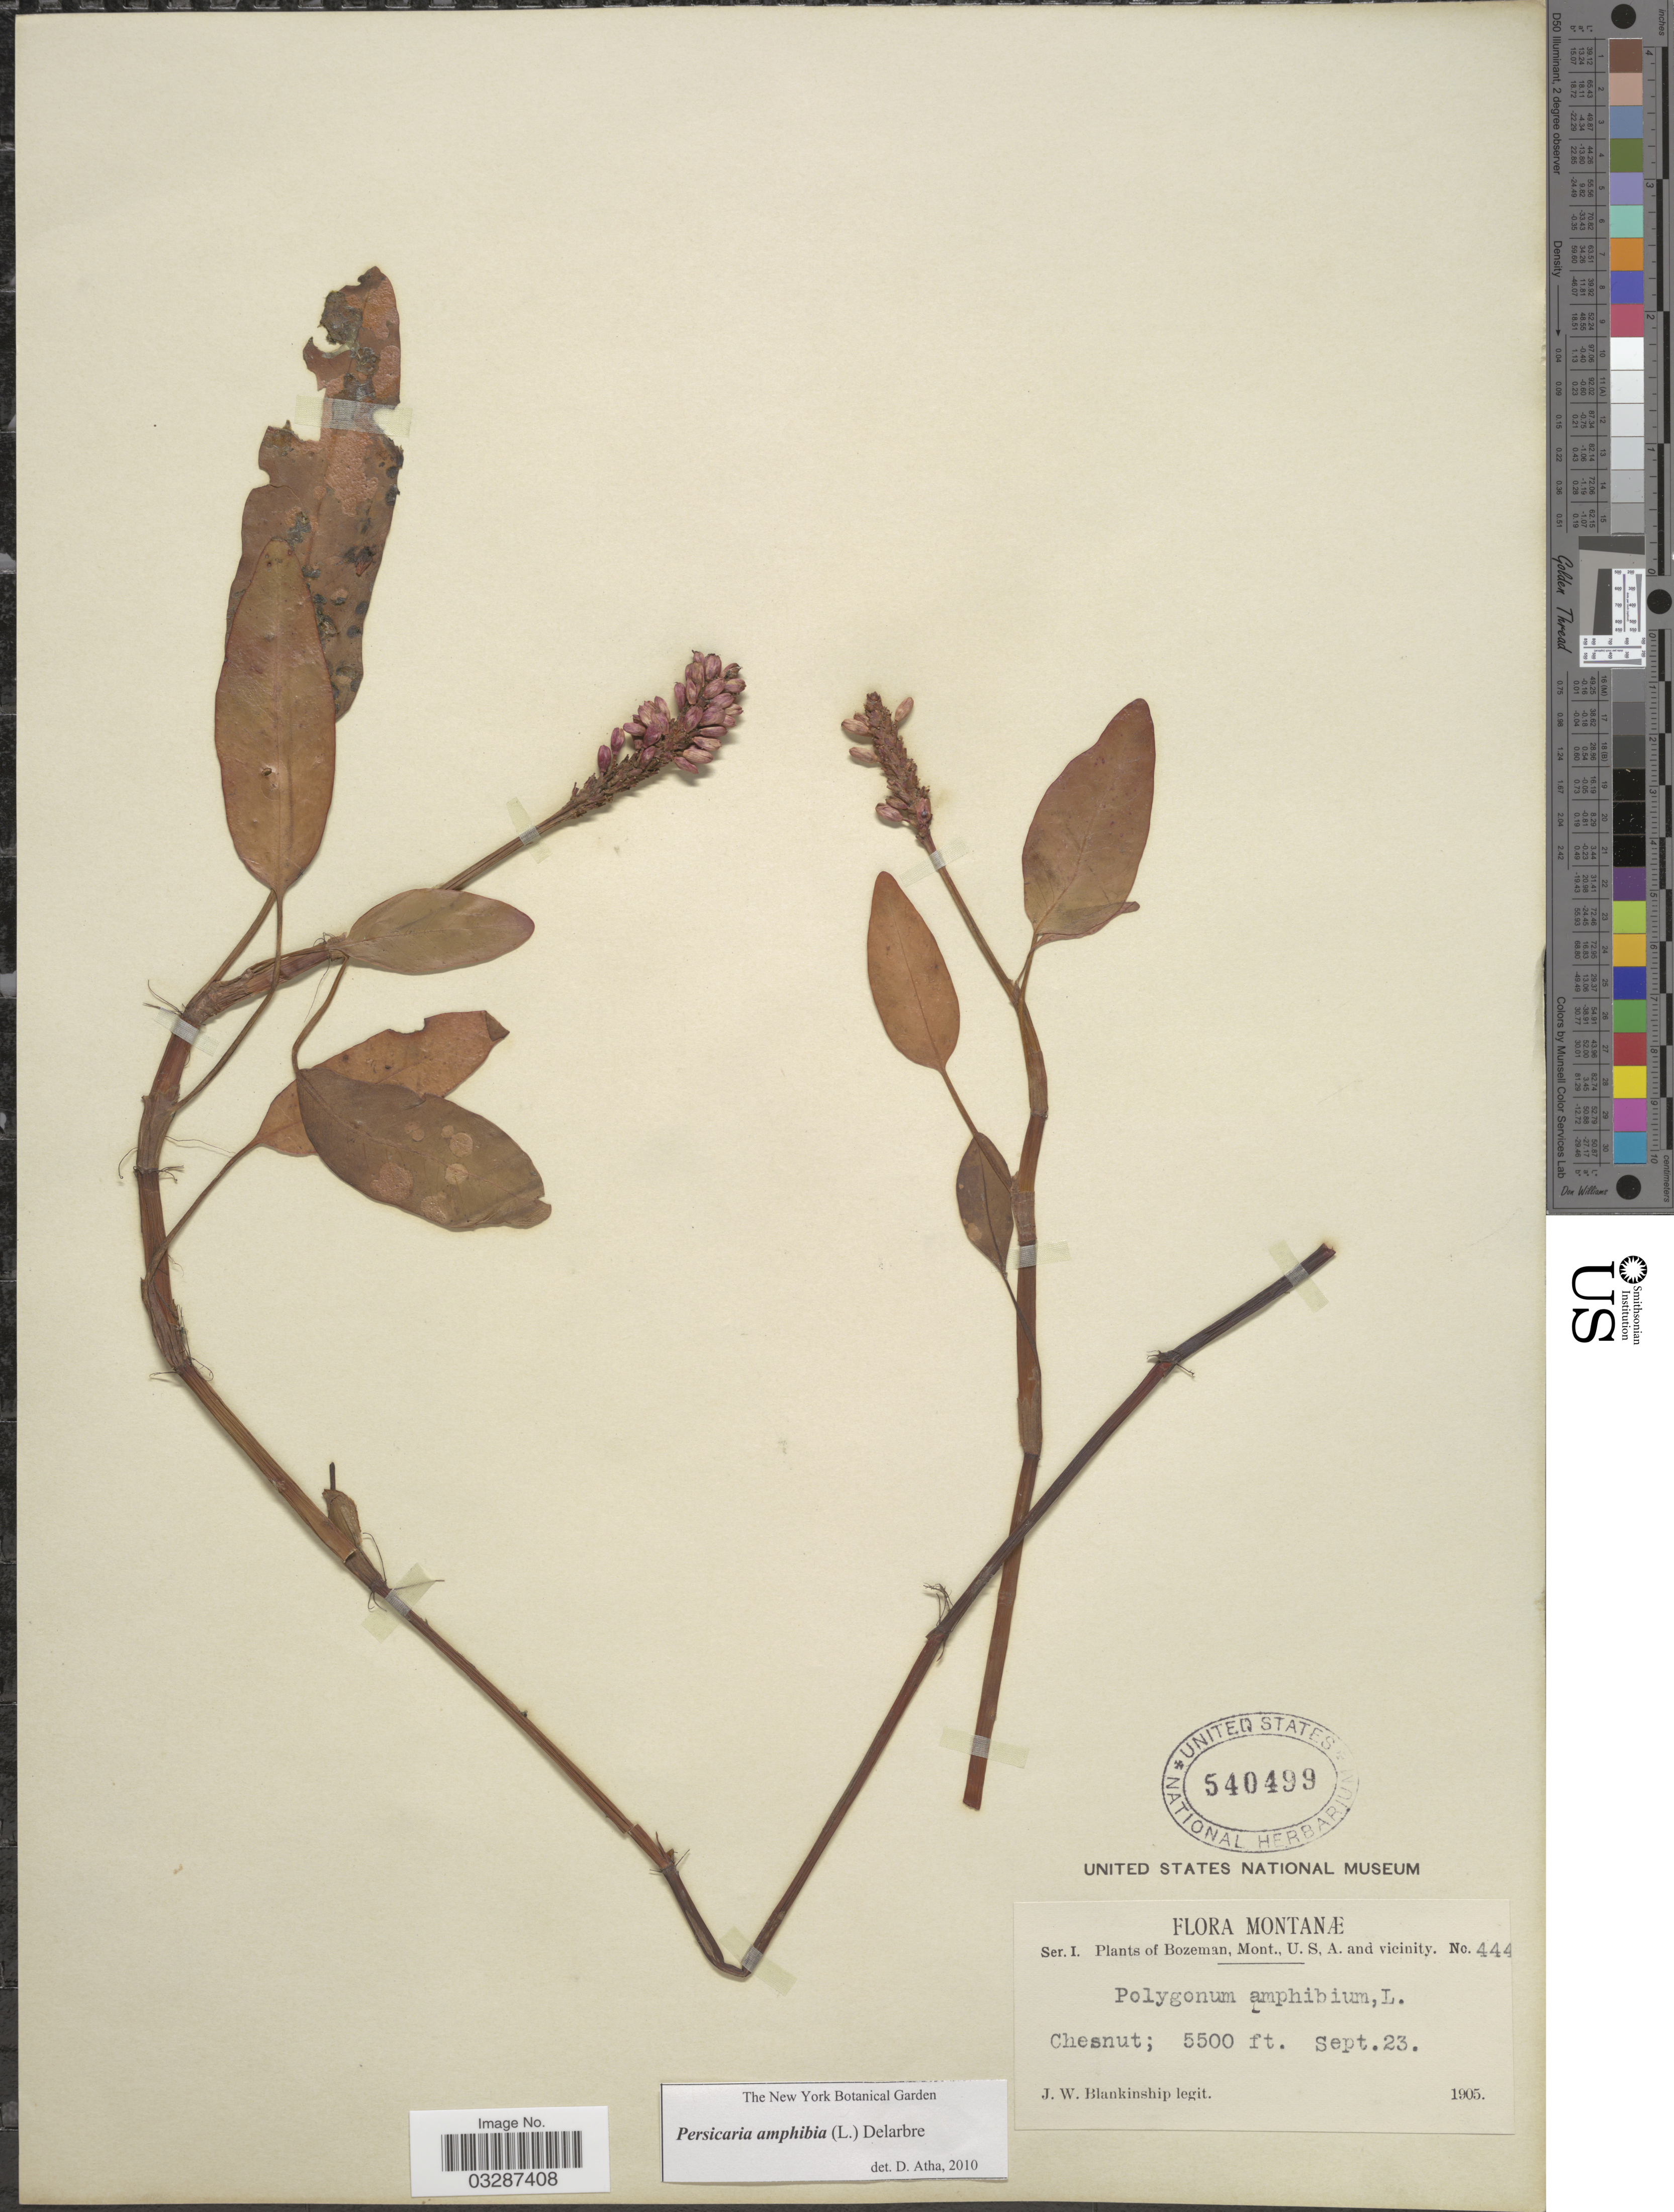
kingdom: Plantae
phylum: Tracheophyta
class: Magnoliopsida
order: Caryophyllales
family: Polygonaceae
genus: Persicaria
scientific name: Persicaria amphibia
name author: (L.) Delarbre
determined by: Atha, D. E.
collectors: J. W. Blankinship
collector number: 444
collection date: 1905-09-23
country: United States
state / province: Montana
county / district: Gallatin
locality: Bozeman and vicinity. Chesnut.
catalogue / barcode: US 540499